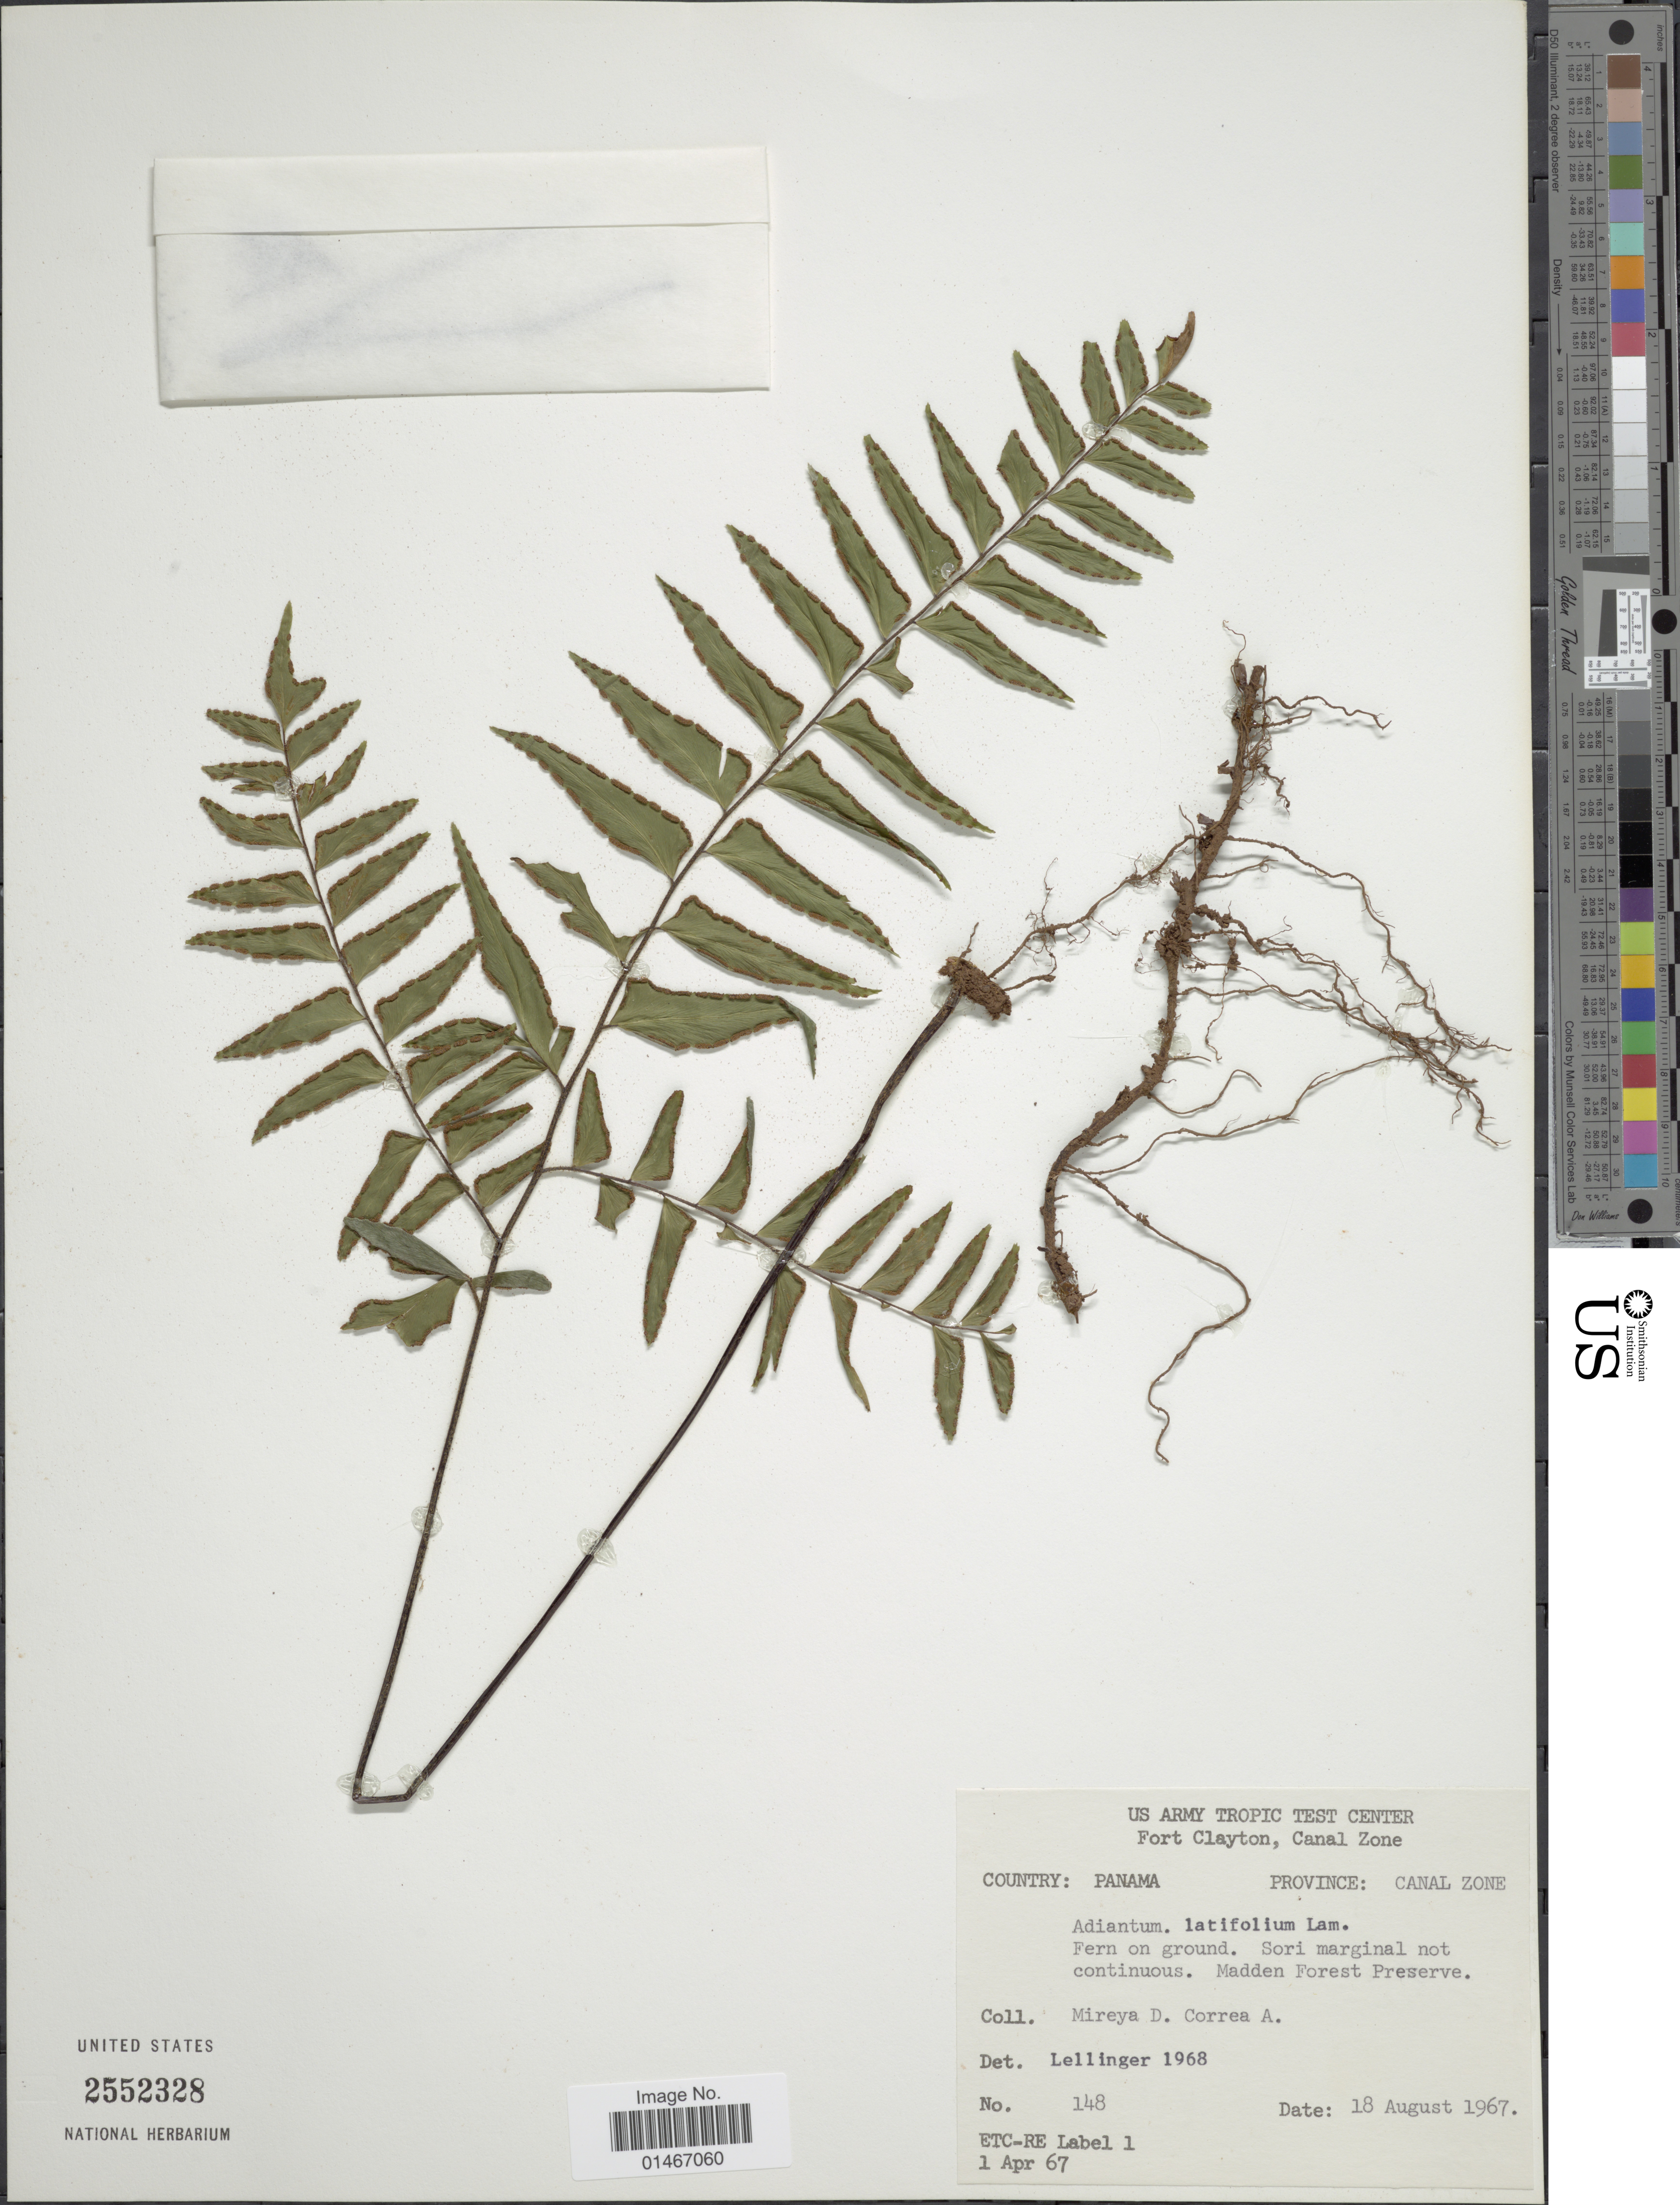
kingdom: Plantae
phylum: Tracheophyta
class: Polypodiopsida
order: Polypodiales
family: Pteridaceae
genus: Adiantum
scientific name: Adiantum latifolium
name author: Lam.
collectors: M. D. Corrêa-A.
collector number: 148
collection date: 1967-08-18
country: Panama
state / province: Colón / Panamá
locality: Province: Canal Zone. Madden Forest Sevice.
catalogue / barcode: US 2552328